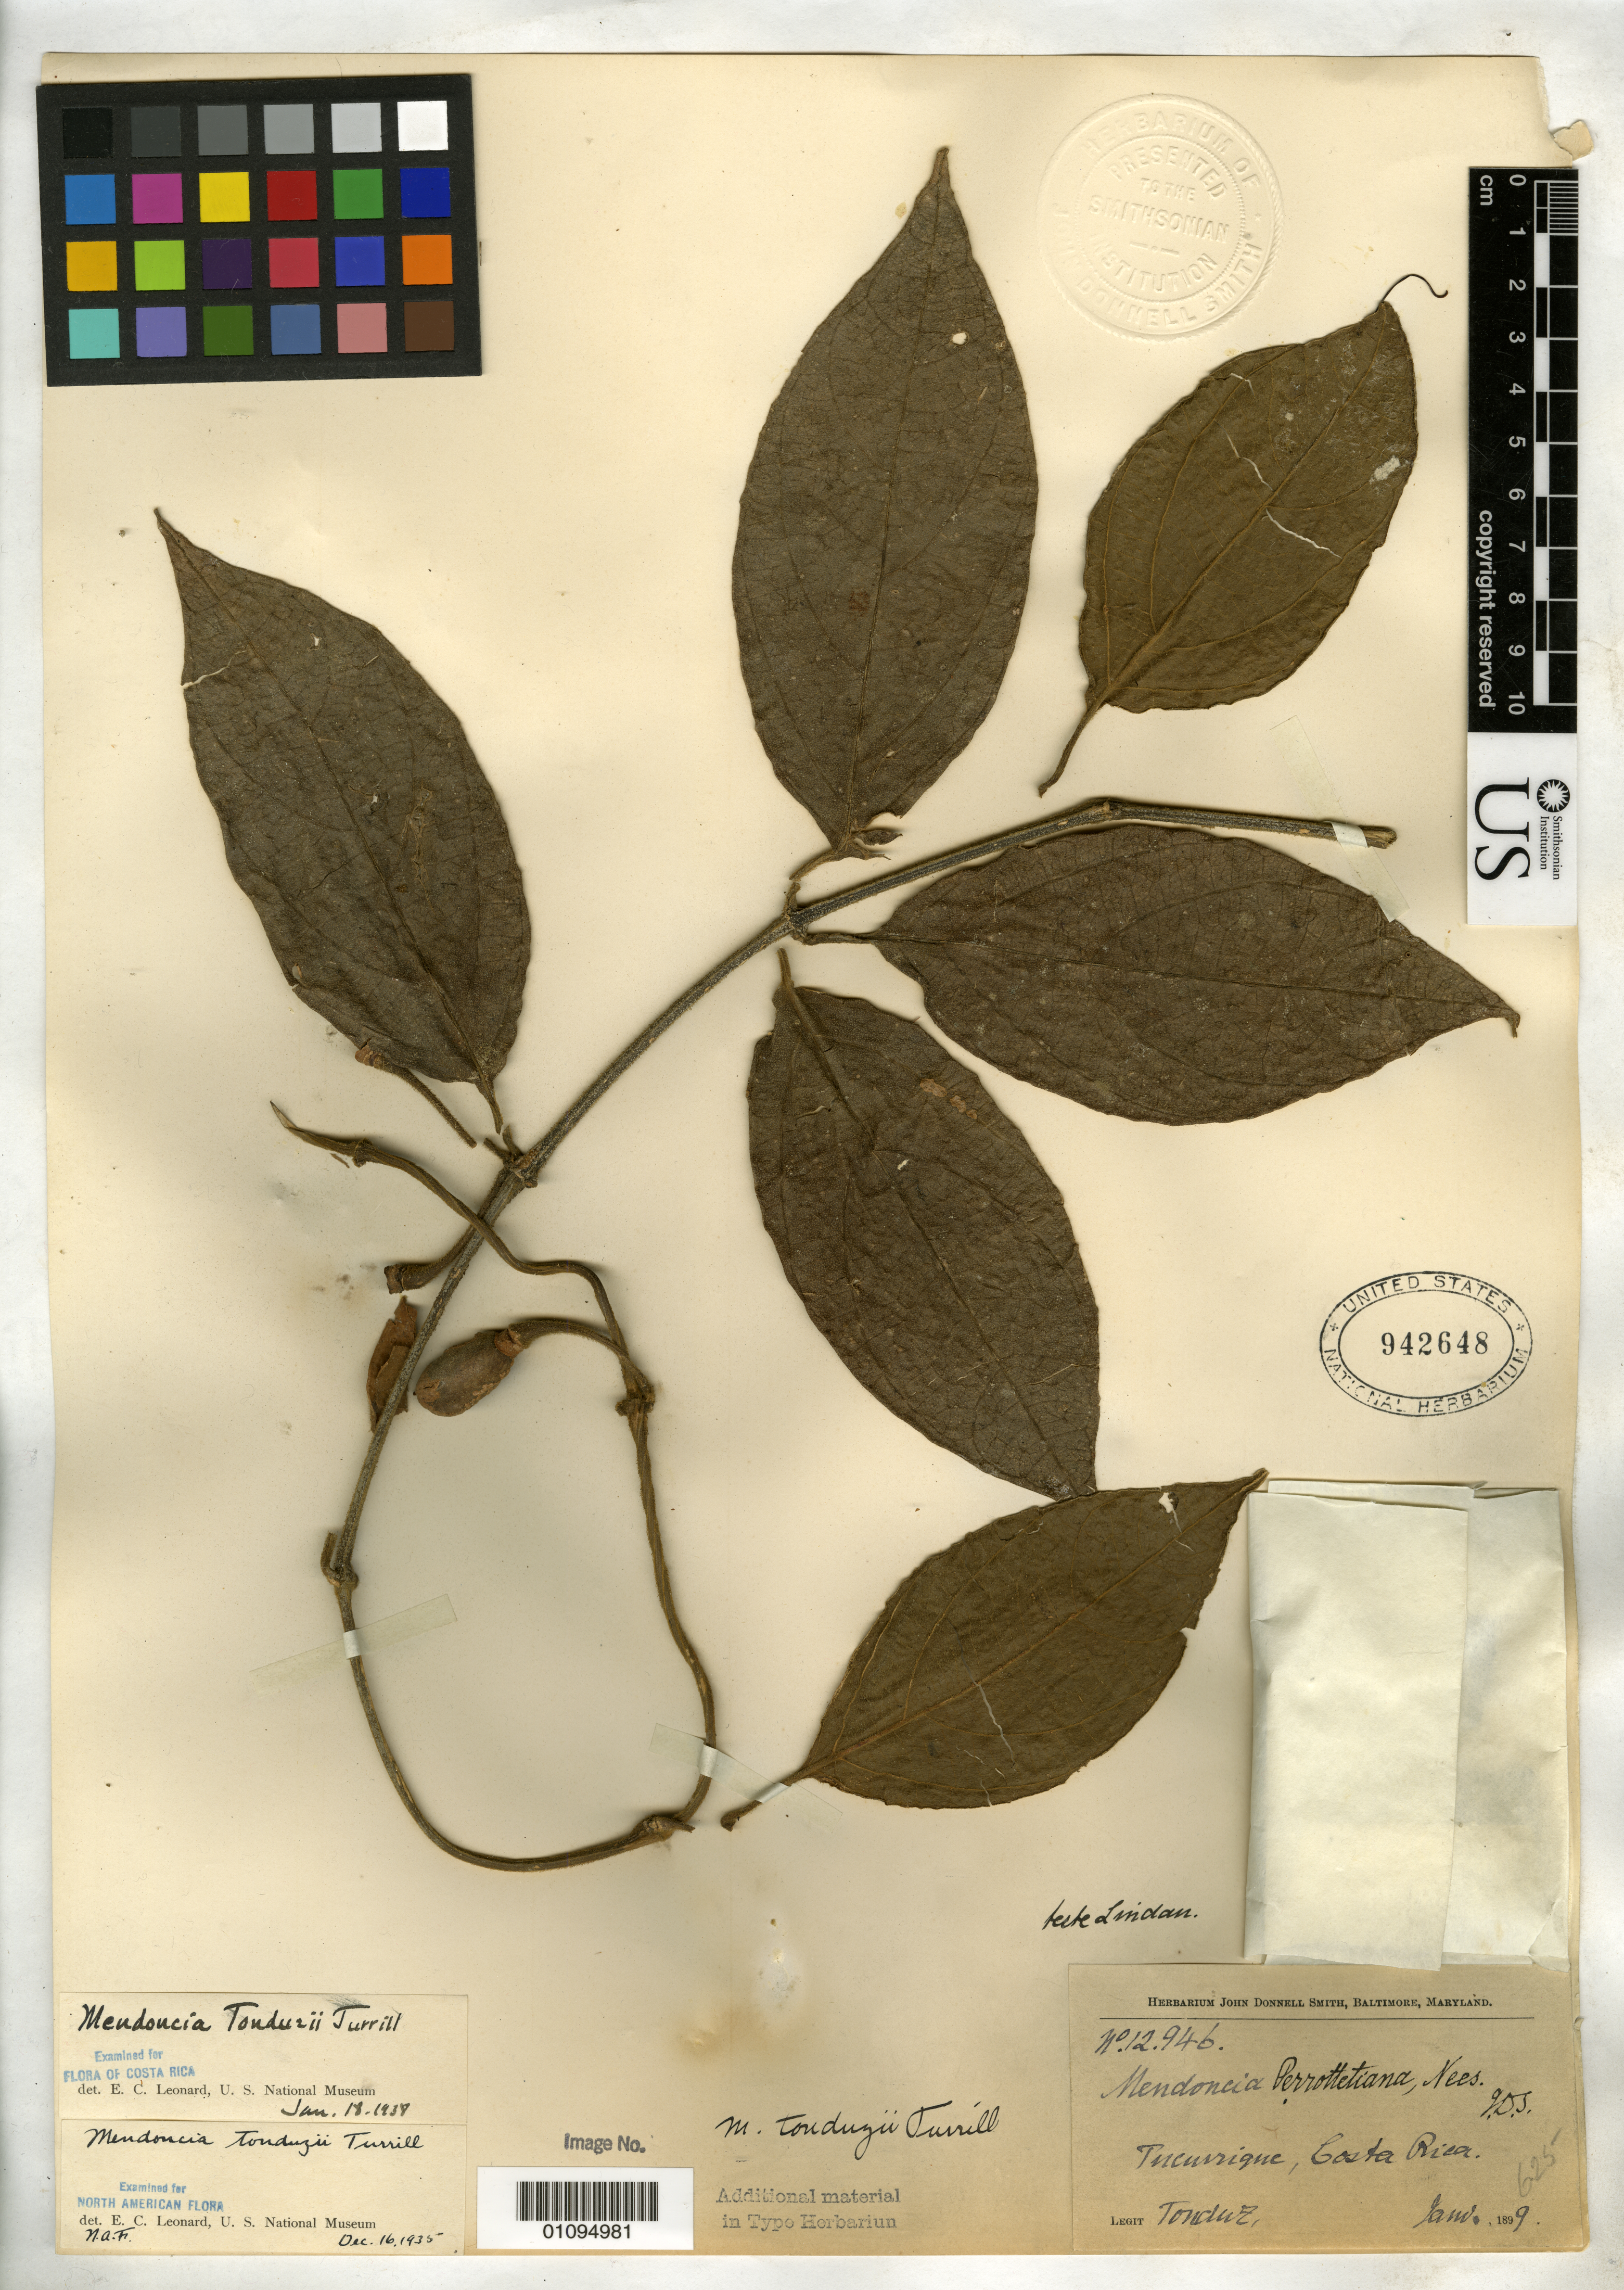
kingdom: Plantae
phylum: Tracheophyta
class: Magnoliopsida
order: Lamiales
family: Acanthaceae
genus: Mendoncia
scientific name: Mendoncia tonduzii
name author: Turrill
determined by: Leonard, Emery C., (US)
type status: Isosyntype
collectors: A. Tonduz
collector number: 12946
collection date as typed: Jan 1899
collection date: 1899-01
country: Costa Rica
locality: Tucurrique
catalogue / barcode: US 942648